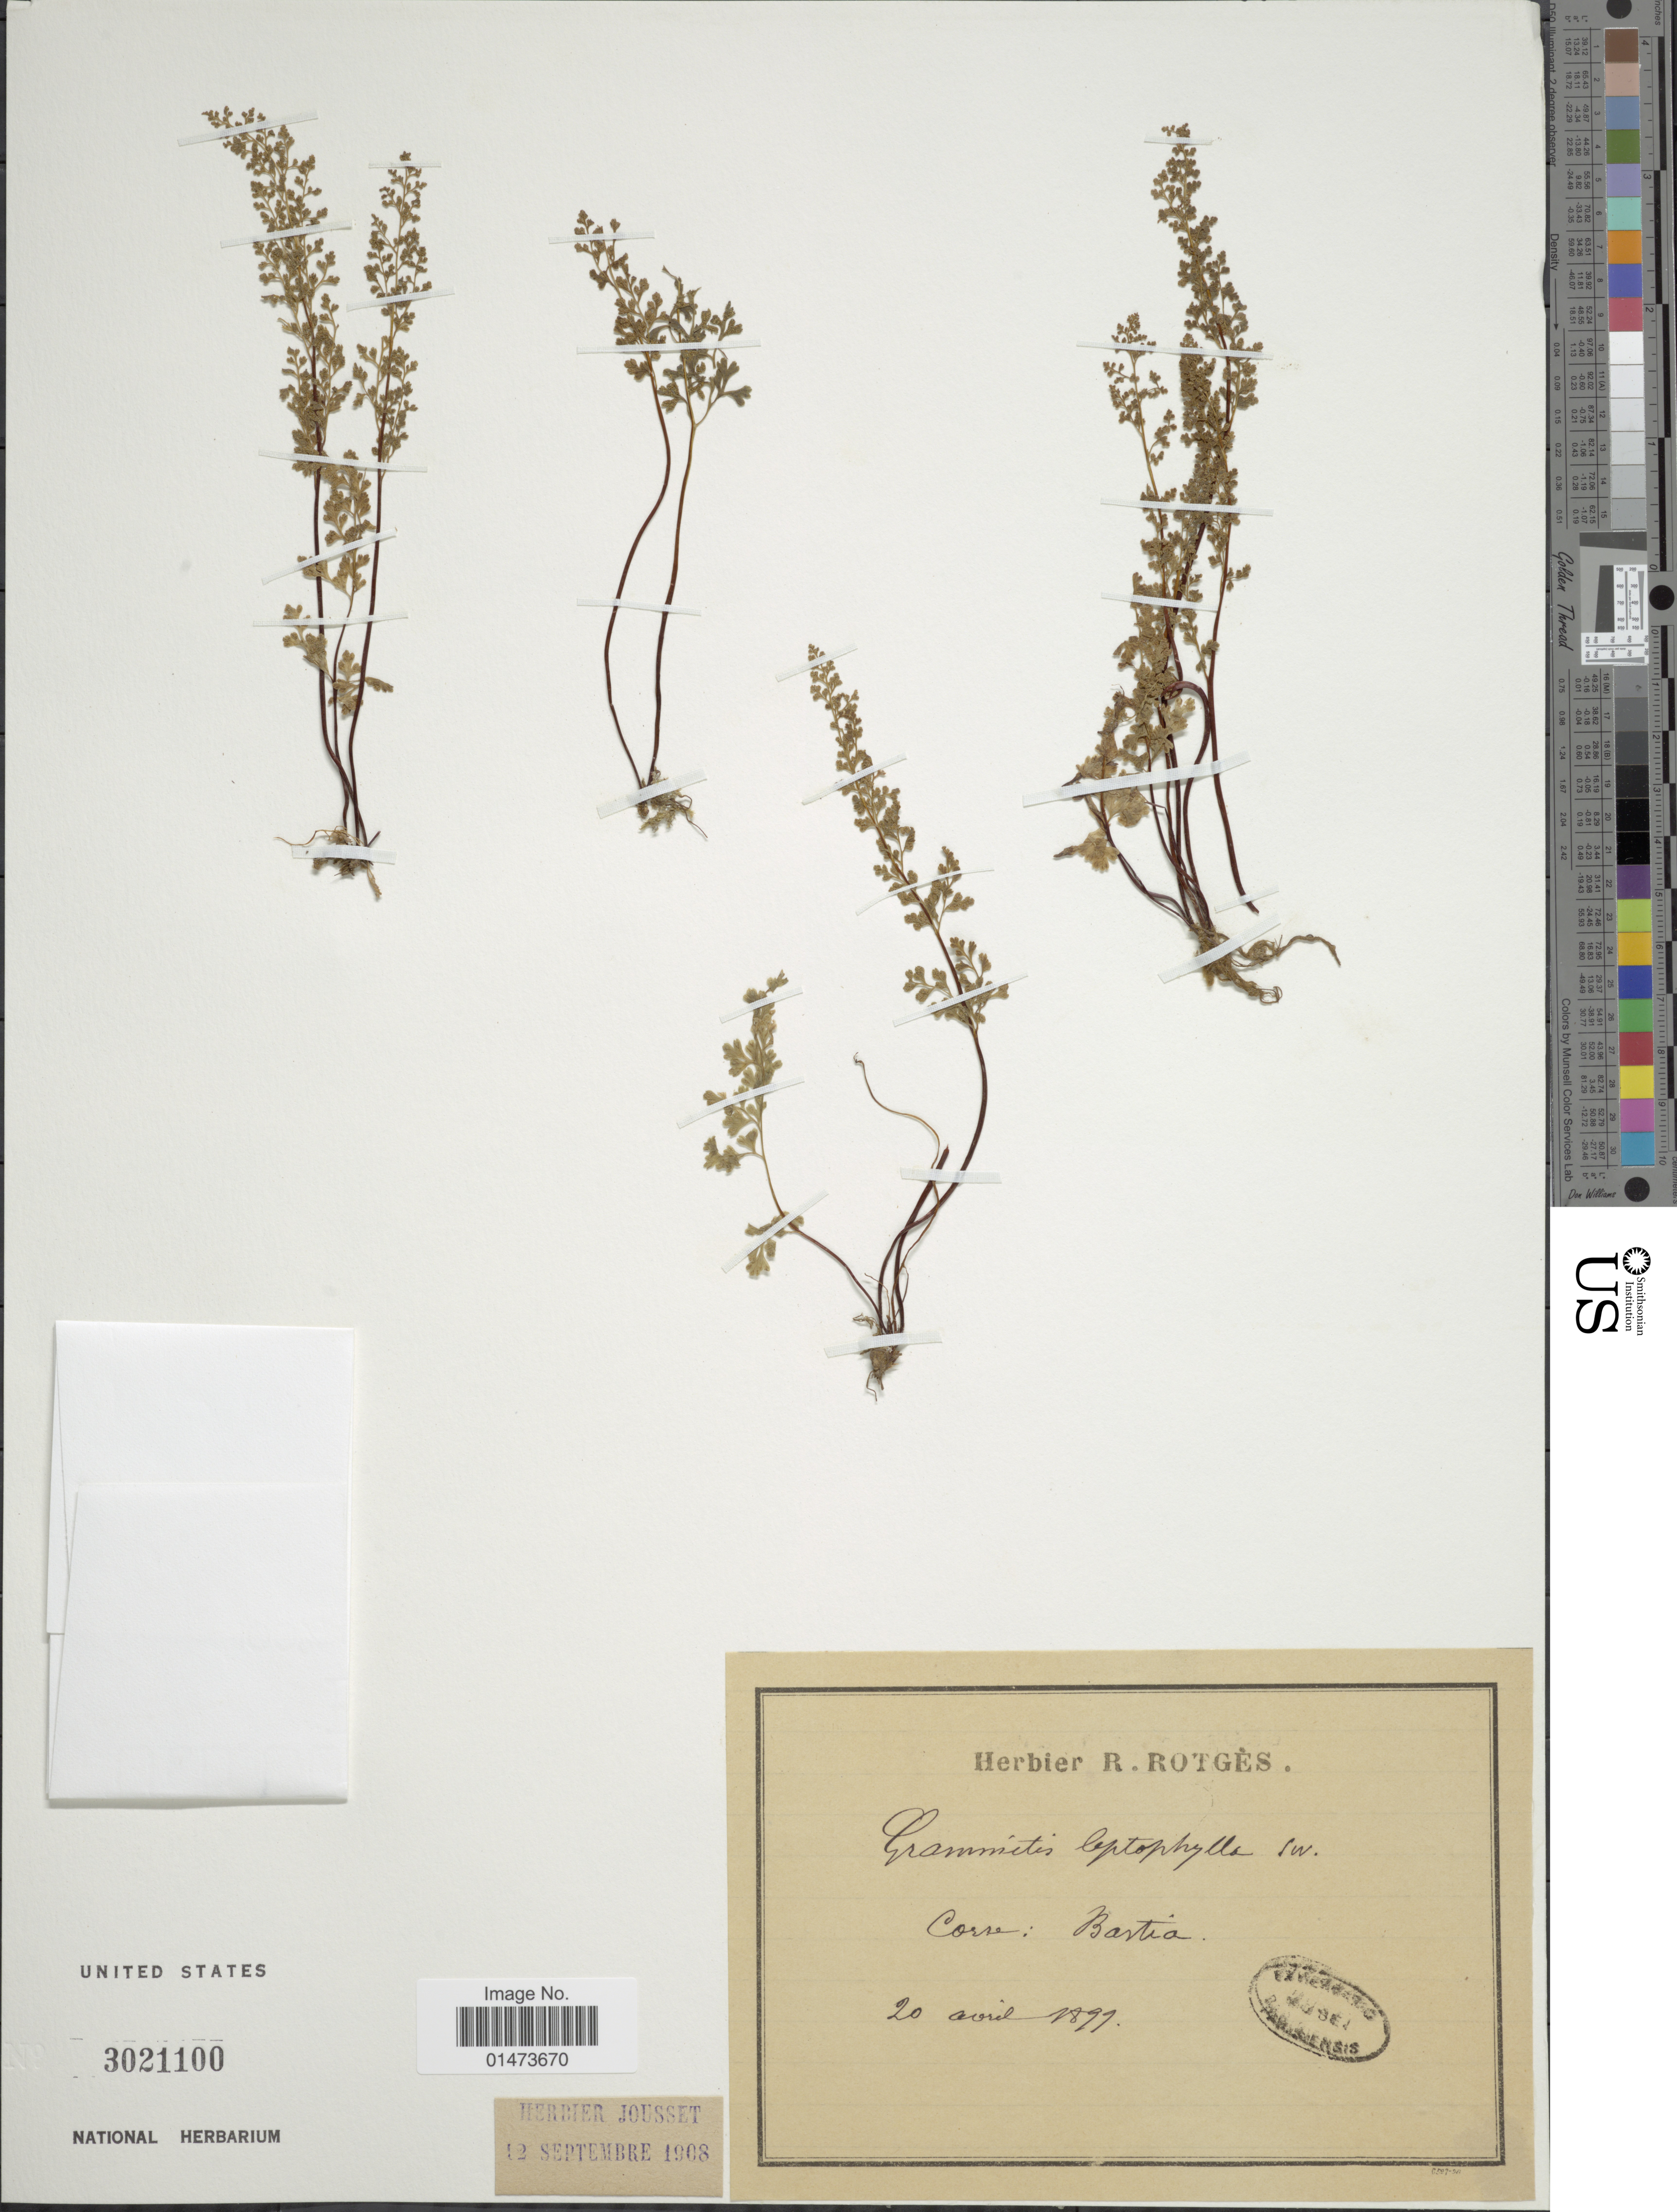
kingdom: Plantae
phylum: Tracheophyta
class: Polypodiopsida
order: Polypodiales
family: Pteridaceae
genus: Anogramma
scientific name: Anogramma leptophylla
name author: (L.) Link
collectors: ex herb. R. Rotgès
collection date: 1899-04-20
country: France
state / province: Corsica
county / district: Haute-Corse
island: Corse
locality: Corre: Bastia.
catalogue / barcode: US 3021100